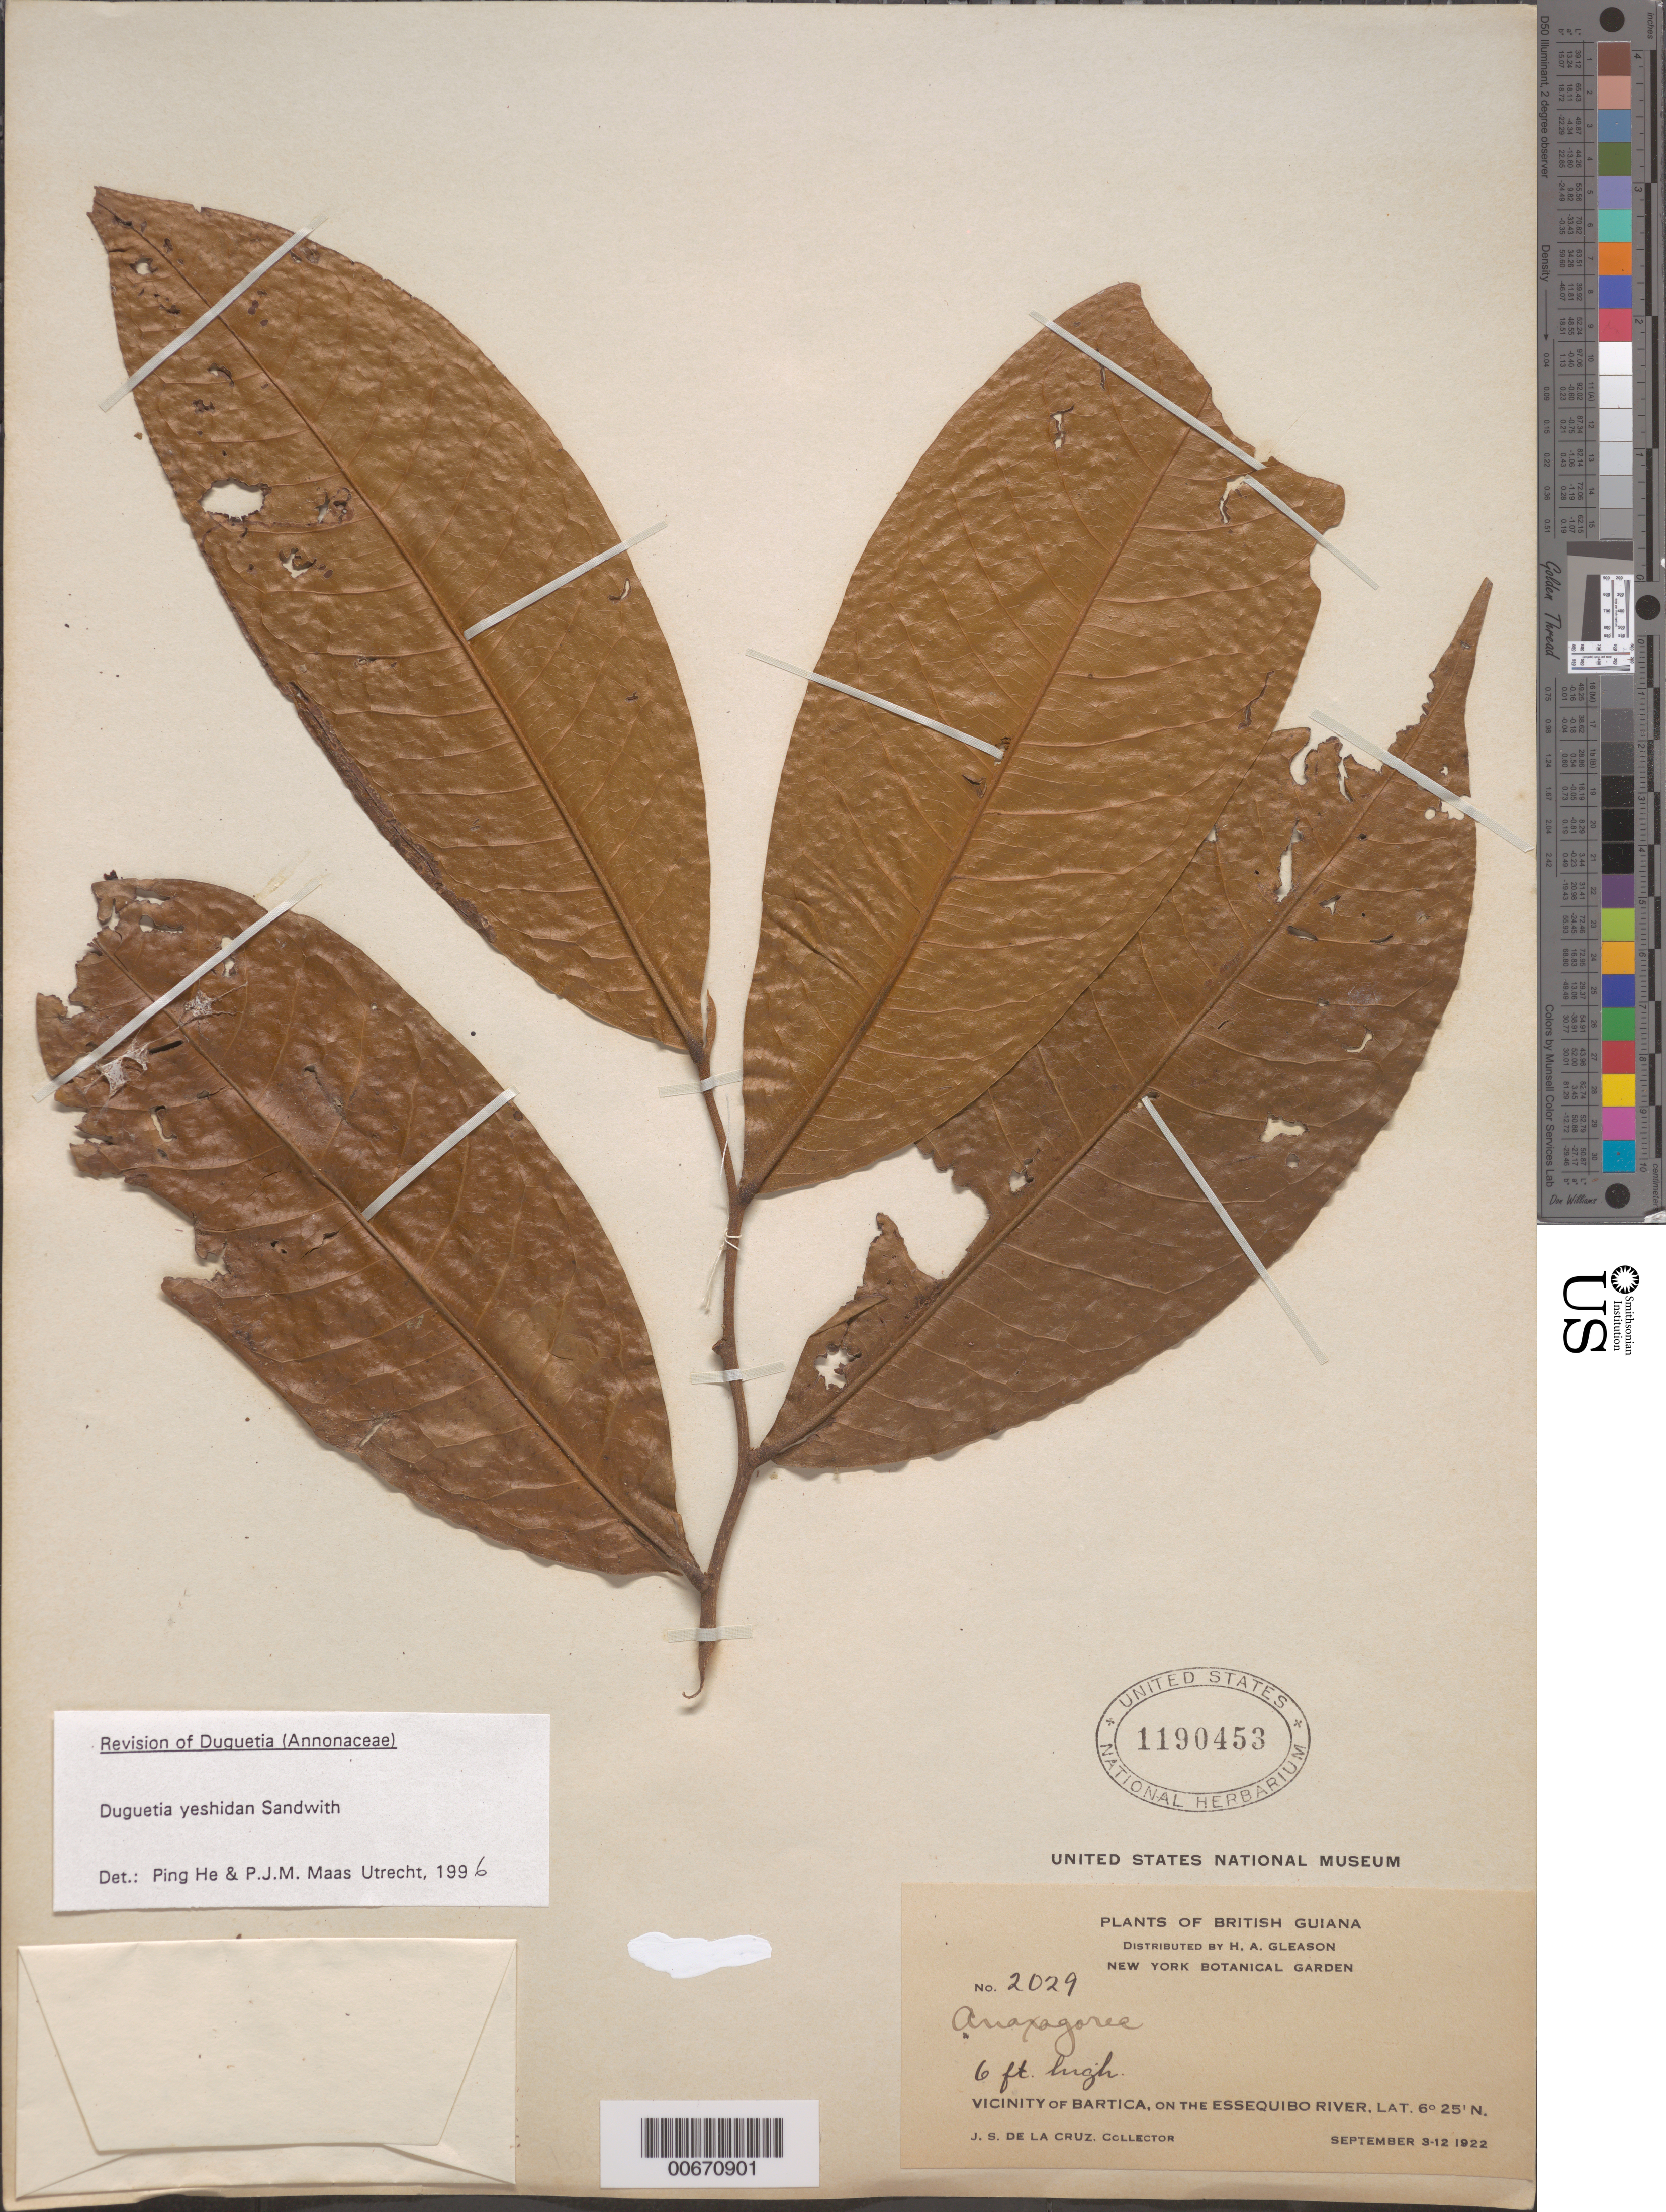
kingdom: Plantae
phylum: Tracheophyta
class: Magnoliopsida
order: Magnoliales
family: Annonaceae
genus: Duguetia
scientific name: Duguetia yeshidan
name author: Sandwith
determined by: Ping, He; Maas, P. J.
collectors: J. S. de la Cruz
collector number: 2029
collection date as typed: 3-Sep-22 to 12-Sep-22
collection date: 1922-09-03/1922-09-12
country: Guyana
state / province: Cuyuni-Mazaruni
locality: Bartica, vic., on the Essequibo River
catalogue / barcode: US 1190453